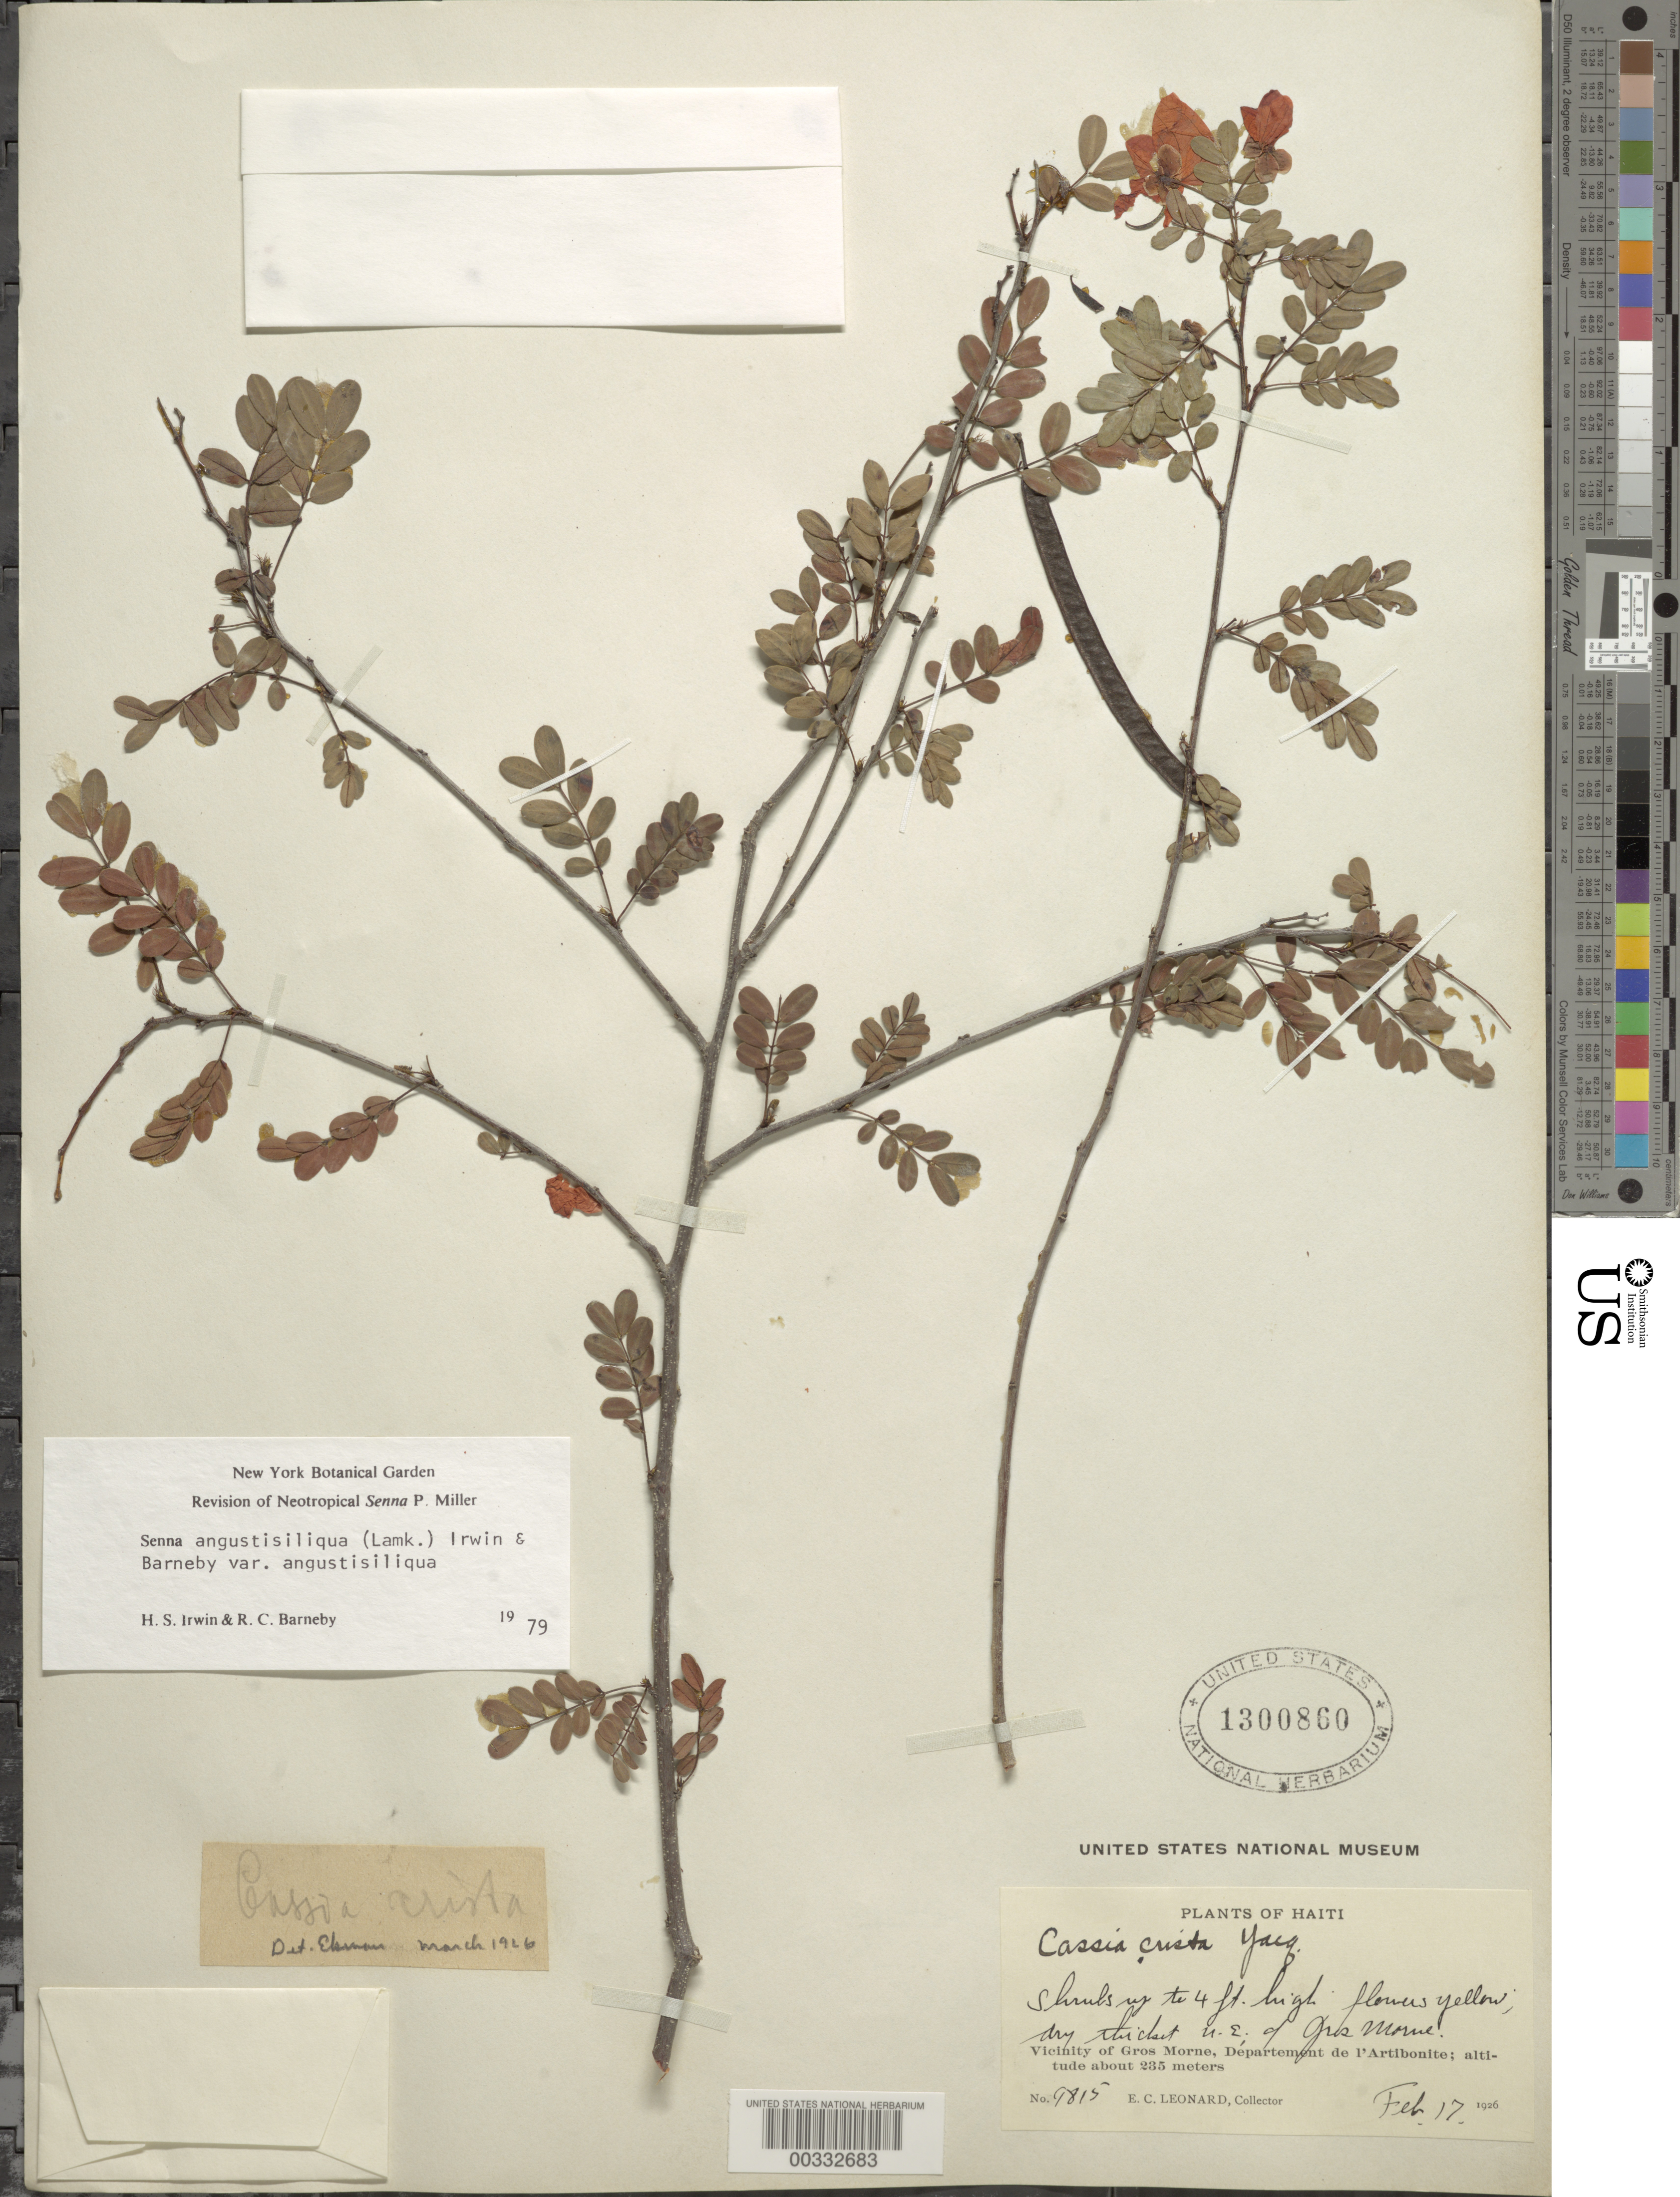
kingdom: Plantae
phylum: Tracheophyta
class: Magnoliopsida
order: Fabales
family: Fabaceae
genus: Senna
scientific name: Senna angustisiliqua var. angustisiliqua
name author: (Lam.) H.S. Irwin & Barneby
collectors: E. C. Leonard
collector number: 9815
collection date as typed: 17 Feb 1926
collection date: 1926-02-17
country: Haiti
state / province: Artibonite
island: Hispaniola Island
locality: Ne of gros morne; vicinity of gros morne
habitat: Dry thicket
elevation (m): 235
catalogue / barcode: US 1300860